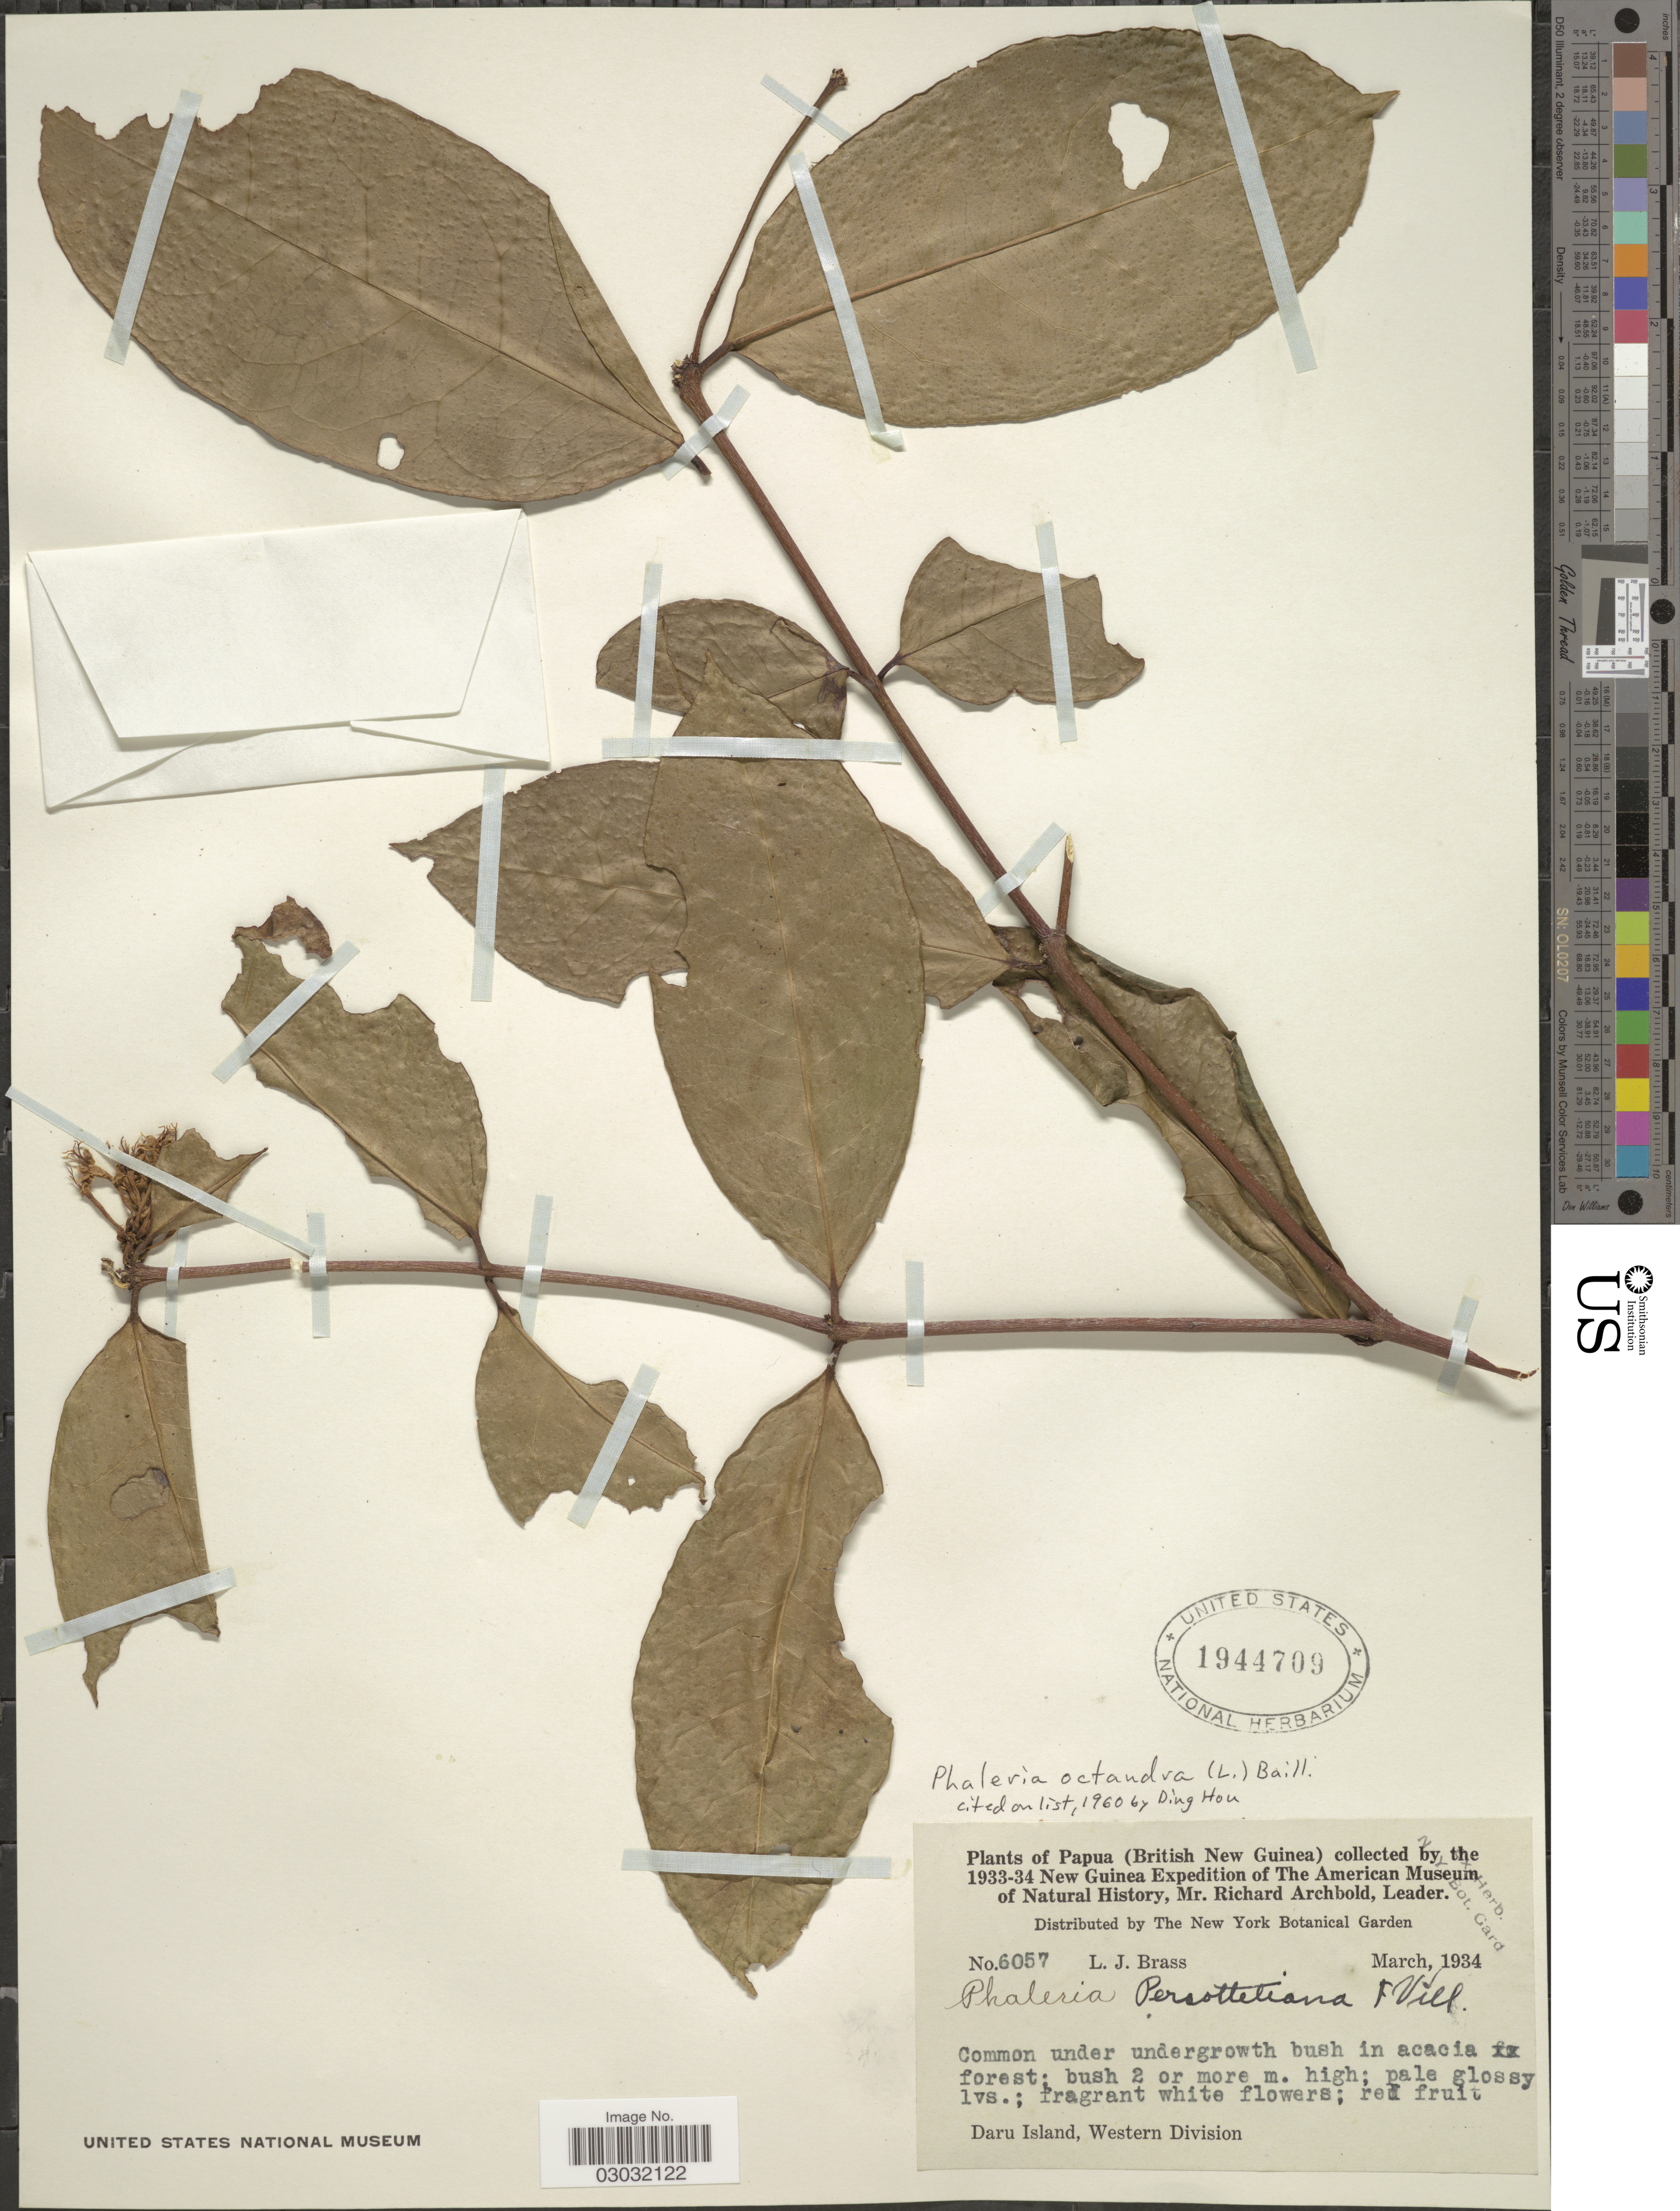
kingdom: Plantae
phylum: Tracheophyta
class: Magnoliopsida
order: Malvales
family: Thymelaeaceae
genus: Phaleria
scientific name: Phaleria octandra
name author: (L.) Baill.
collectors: L. J. Brass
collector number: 6057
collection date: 1934-03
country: Papua New Guinea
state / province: Manus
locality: Papua (British New Guinea), Daru Island, Western Division.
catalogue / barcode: US 1944709